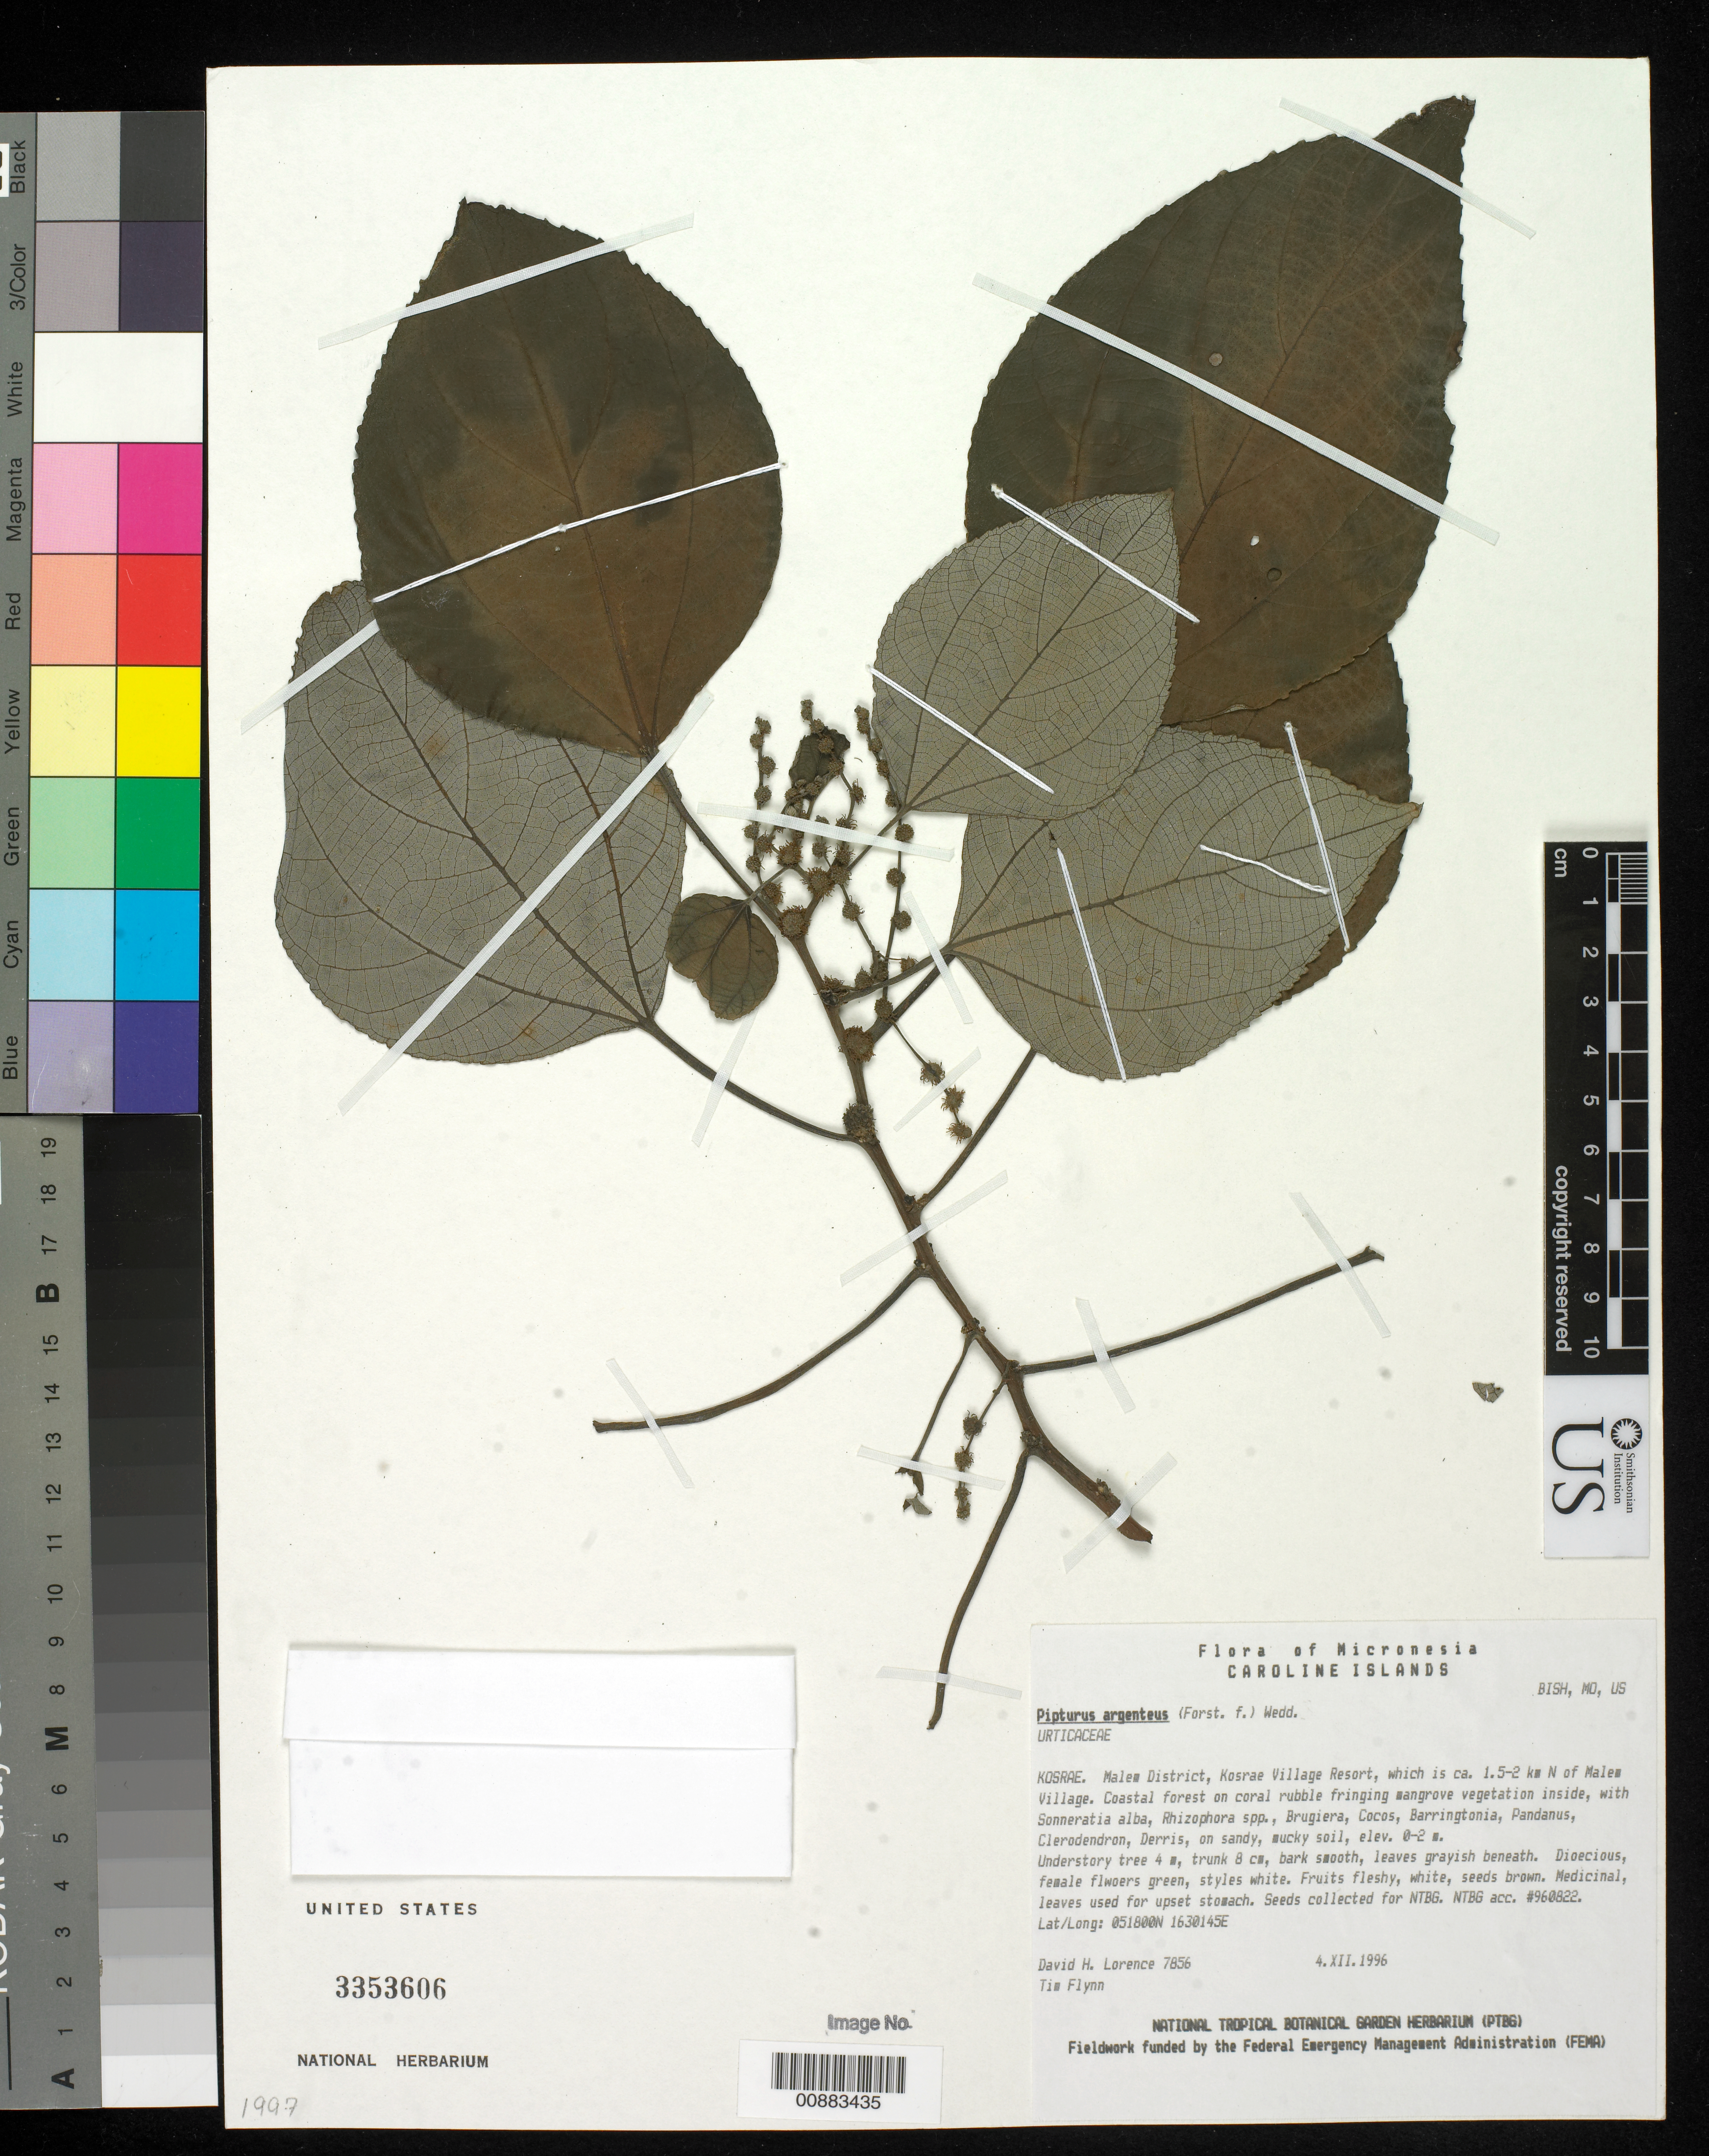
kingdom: Plantae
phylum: Tracheophyta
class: Magnoliopsida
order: Rosales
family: Urticaceae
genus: Pipturus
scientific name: Pipturus argenteus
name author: (G. Forst.) Wedd.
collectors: D. Lorence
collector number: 7856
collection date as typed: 04 Jul 1996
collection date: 1996-07-04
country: Micronesia, Federated States of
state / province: Kosrae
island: Kosrae [Kusaie]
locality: Malem District, Kosrae Village Resort, which is ca. 1.5 to 2 kilometers north of Malem Village.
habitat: Coastal forest on coral rubble fringing sandgrove veg. inside with Sonneratia alba, Rhisophora spp., Brugiera, Cocos, Barringtonia,Pandanus, Clerodendron, Derris, on sandy sucky soil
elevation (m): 0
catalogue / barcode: US 3353606